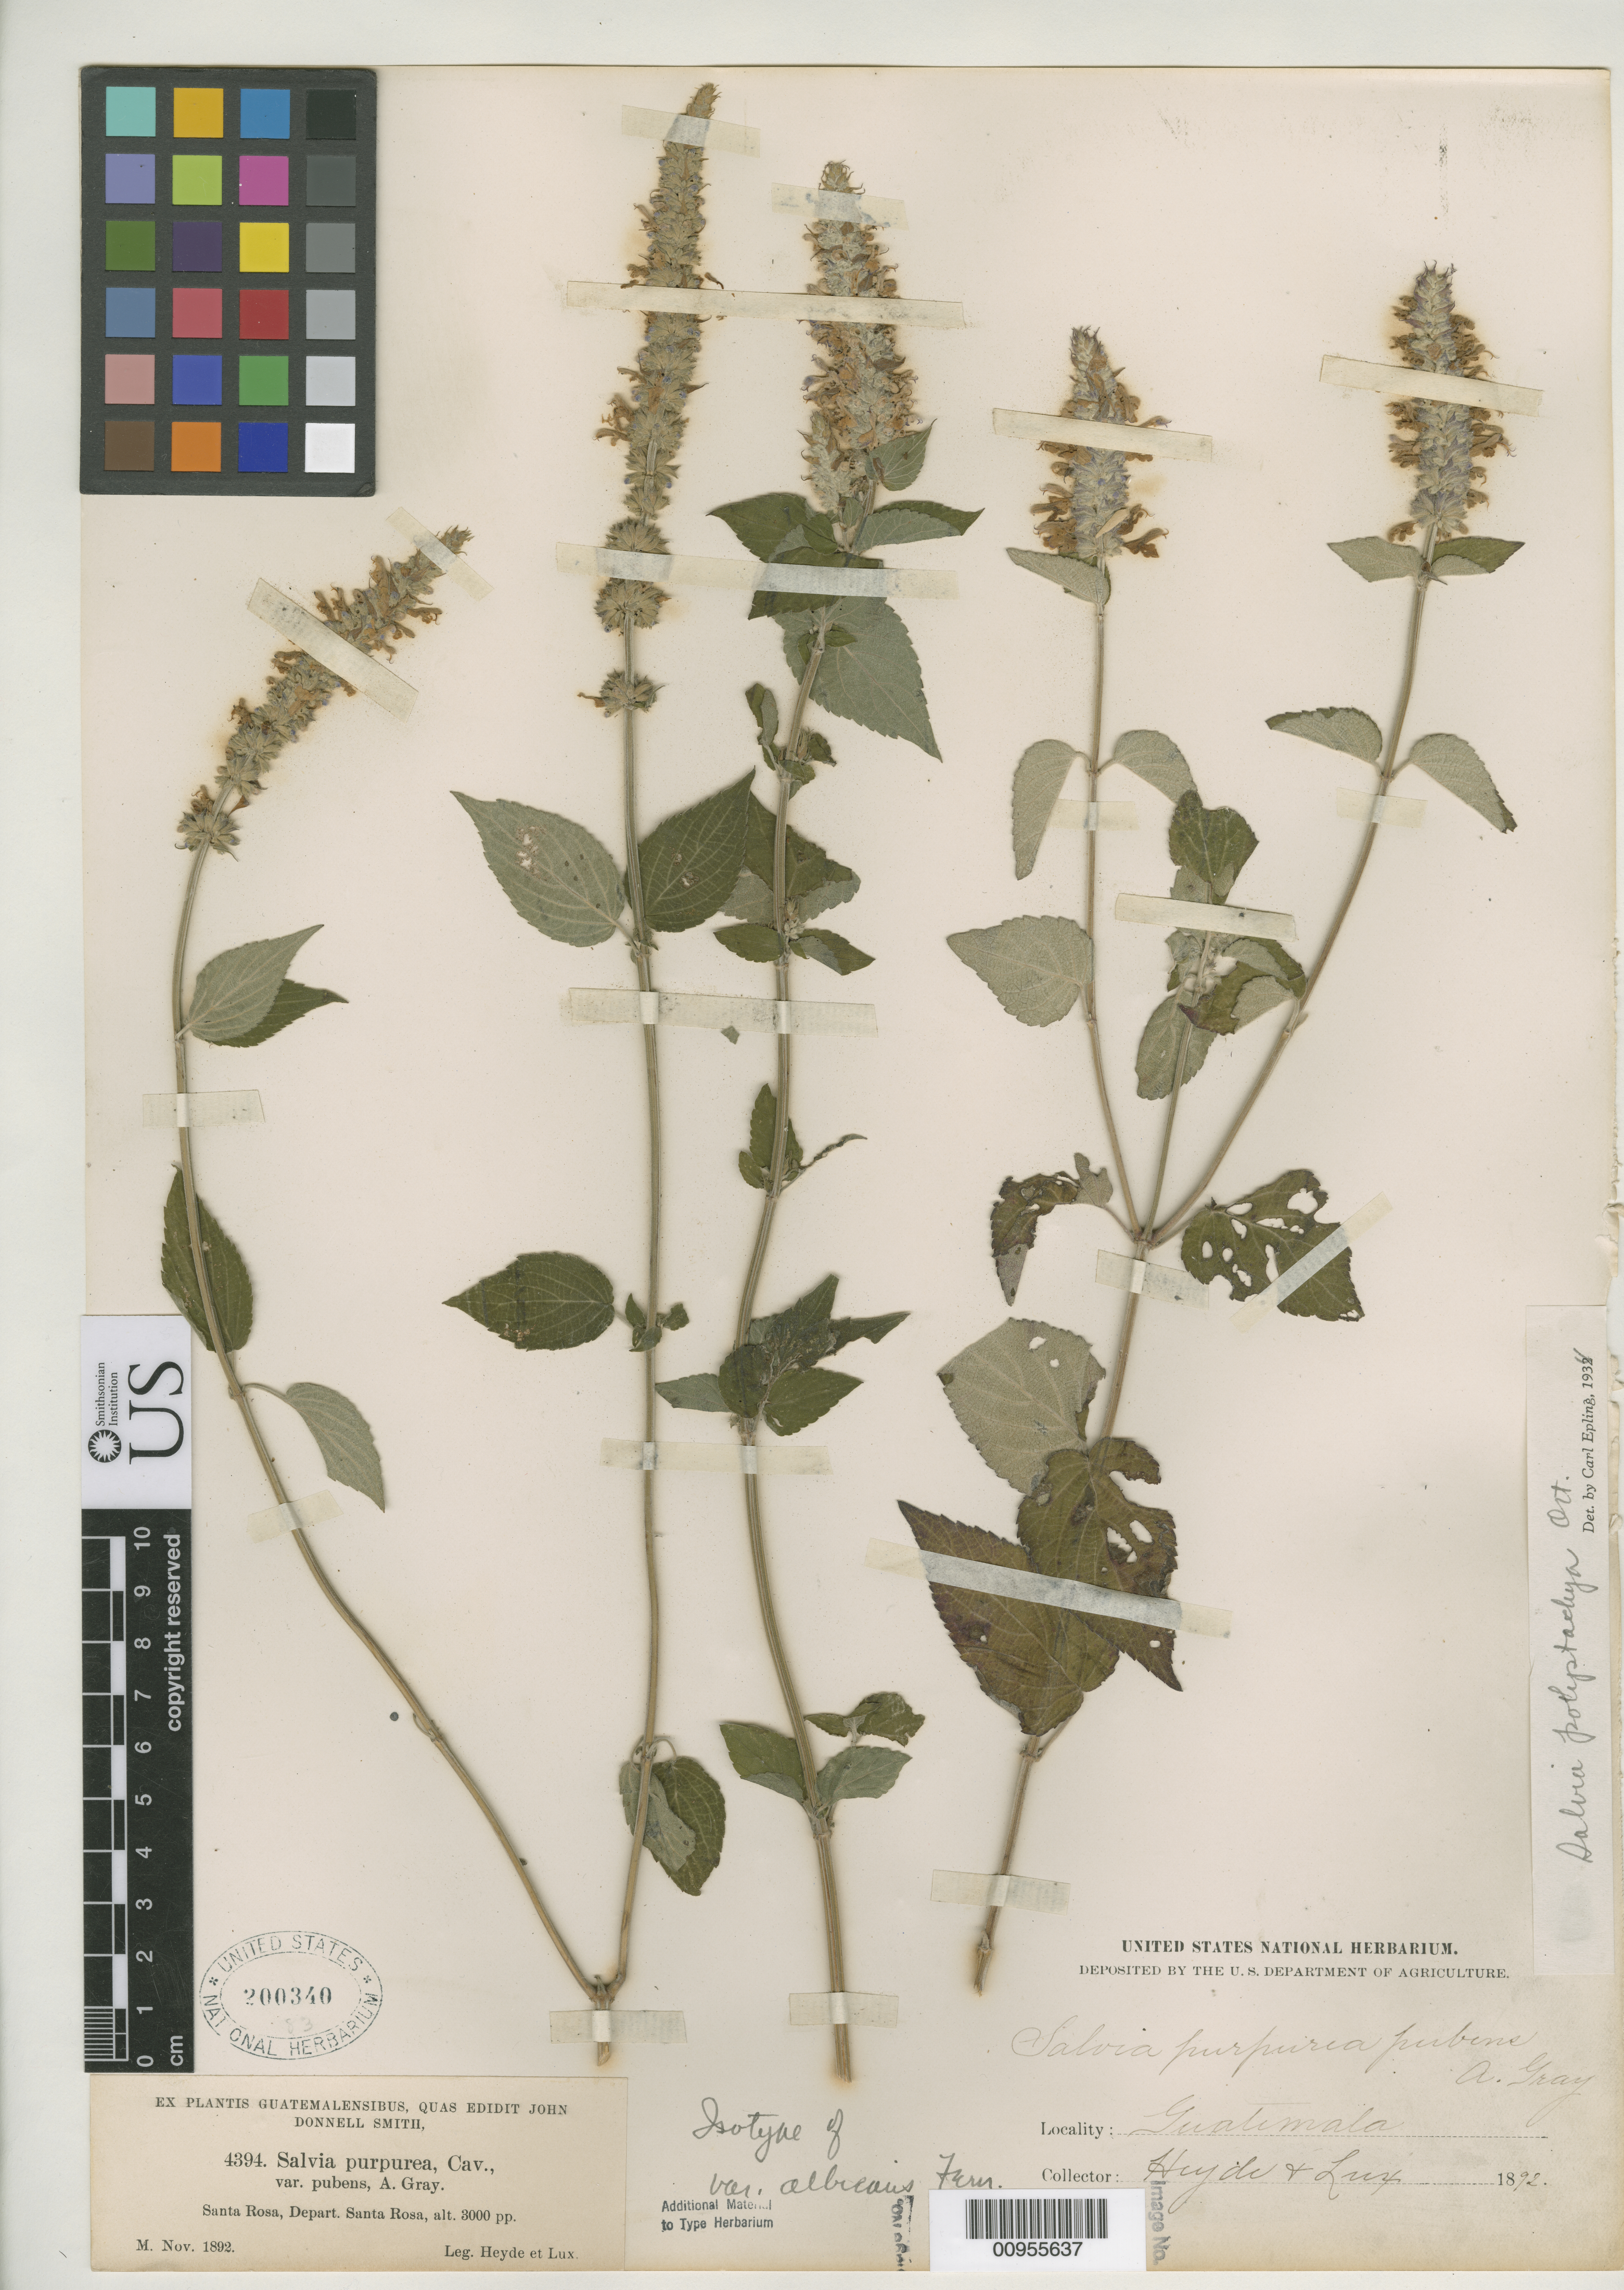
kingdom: Plantae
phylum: Tracheophyta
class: Magnoliopsida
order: Lamiales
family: Lamiaceae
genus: Salvia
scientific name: Salvia polystachya var. albicans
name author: Fernald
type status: Isotype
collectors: E. T. Heyde & E. Lux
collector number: J.D.S. 4394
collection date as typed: Nov 1892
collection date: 1892-11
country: Guatemala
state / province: Santa Rosa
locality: Santa Rosa, Depart. Santa Rosa.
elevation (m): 914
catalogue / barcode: US 200340